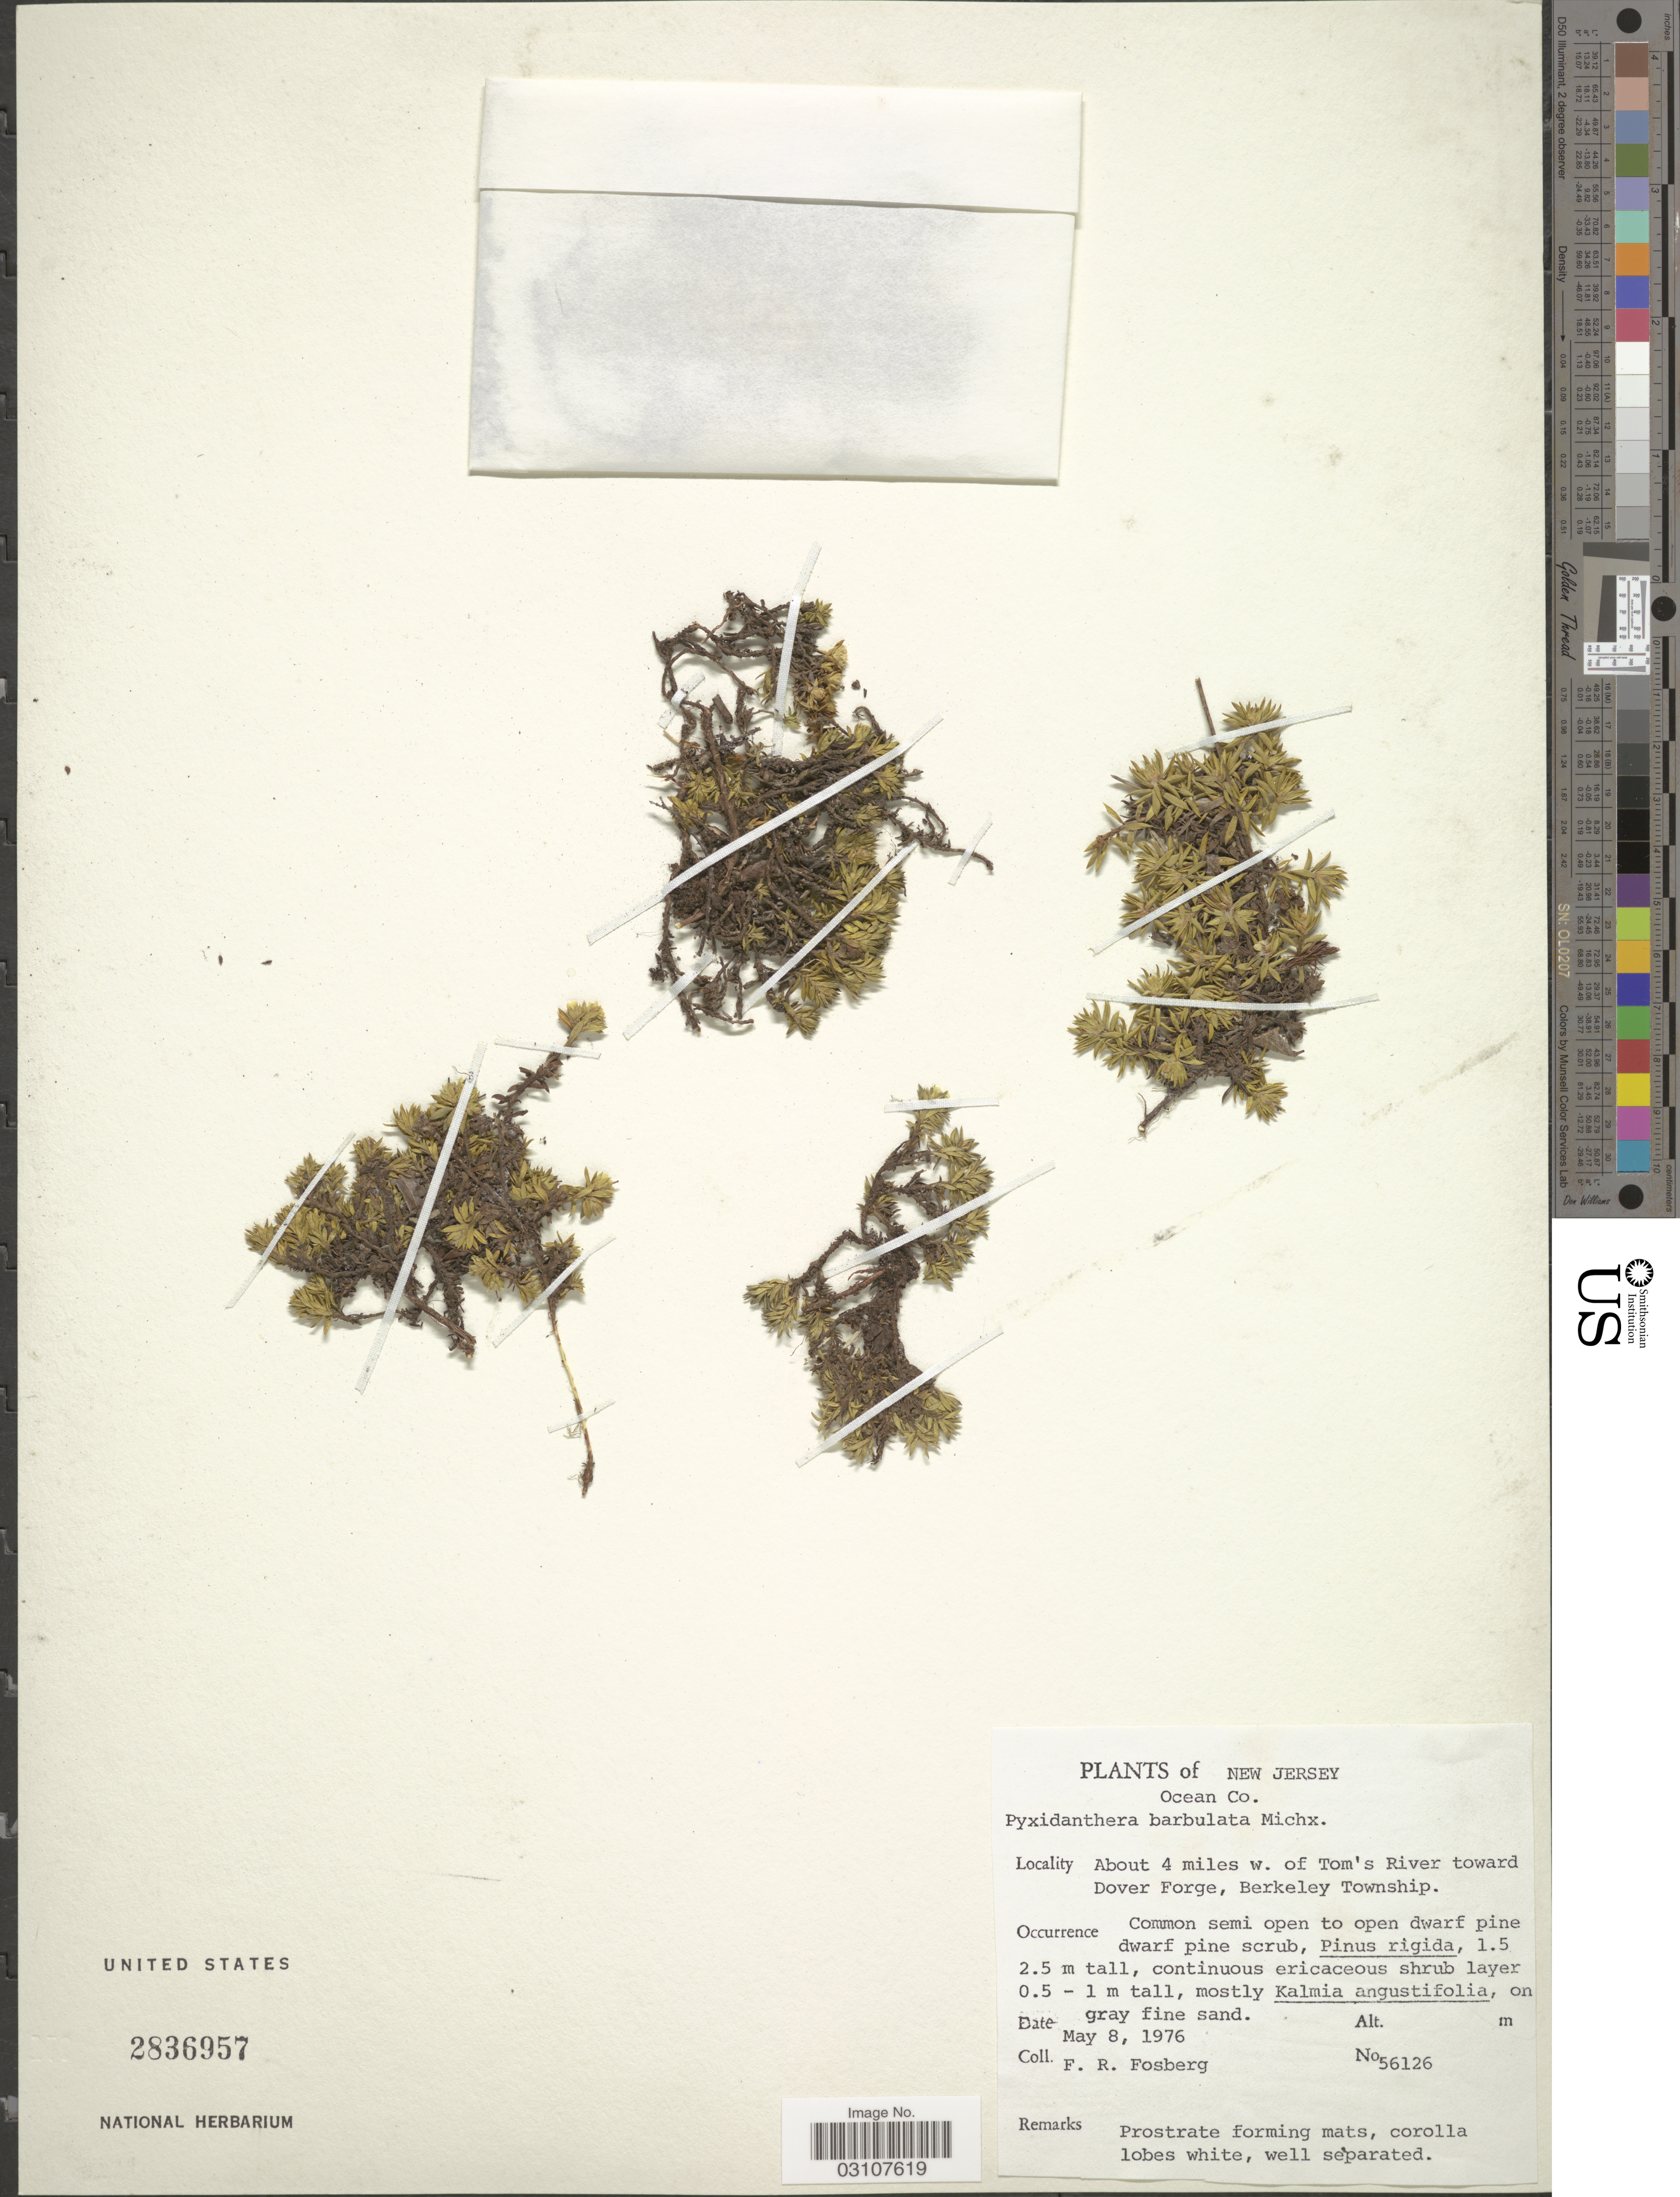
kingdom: Plantae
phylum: Tracheophyta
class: Magnoliopsida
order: Ericales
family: Diapensiaceae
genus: Pyxidanthera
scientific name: Pyxidanthera barbulata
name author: Michx.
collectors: F. R. Fosberg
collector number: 56126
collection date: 1976-05-08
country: United States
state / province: New Jersey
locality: Ocean Co. About 4 miles w. of Tom's River toward Dover Forge, Berkeley Township.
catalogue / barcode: US 2836957